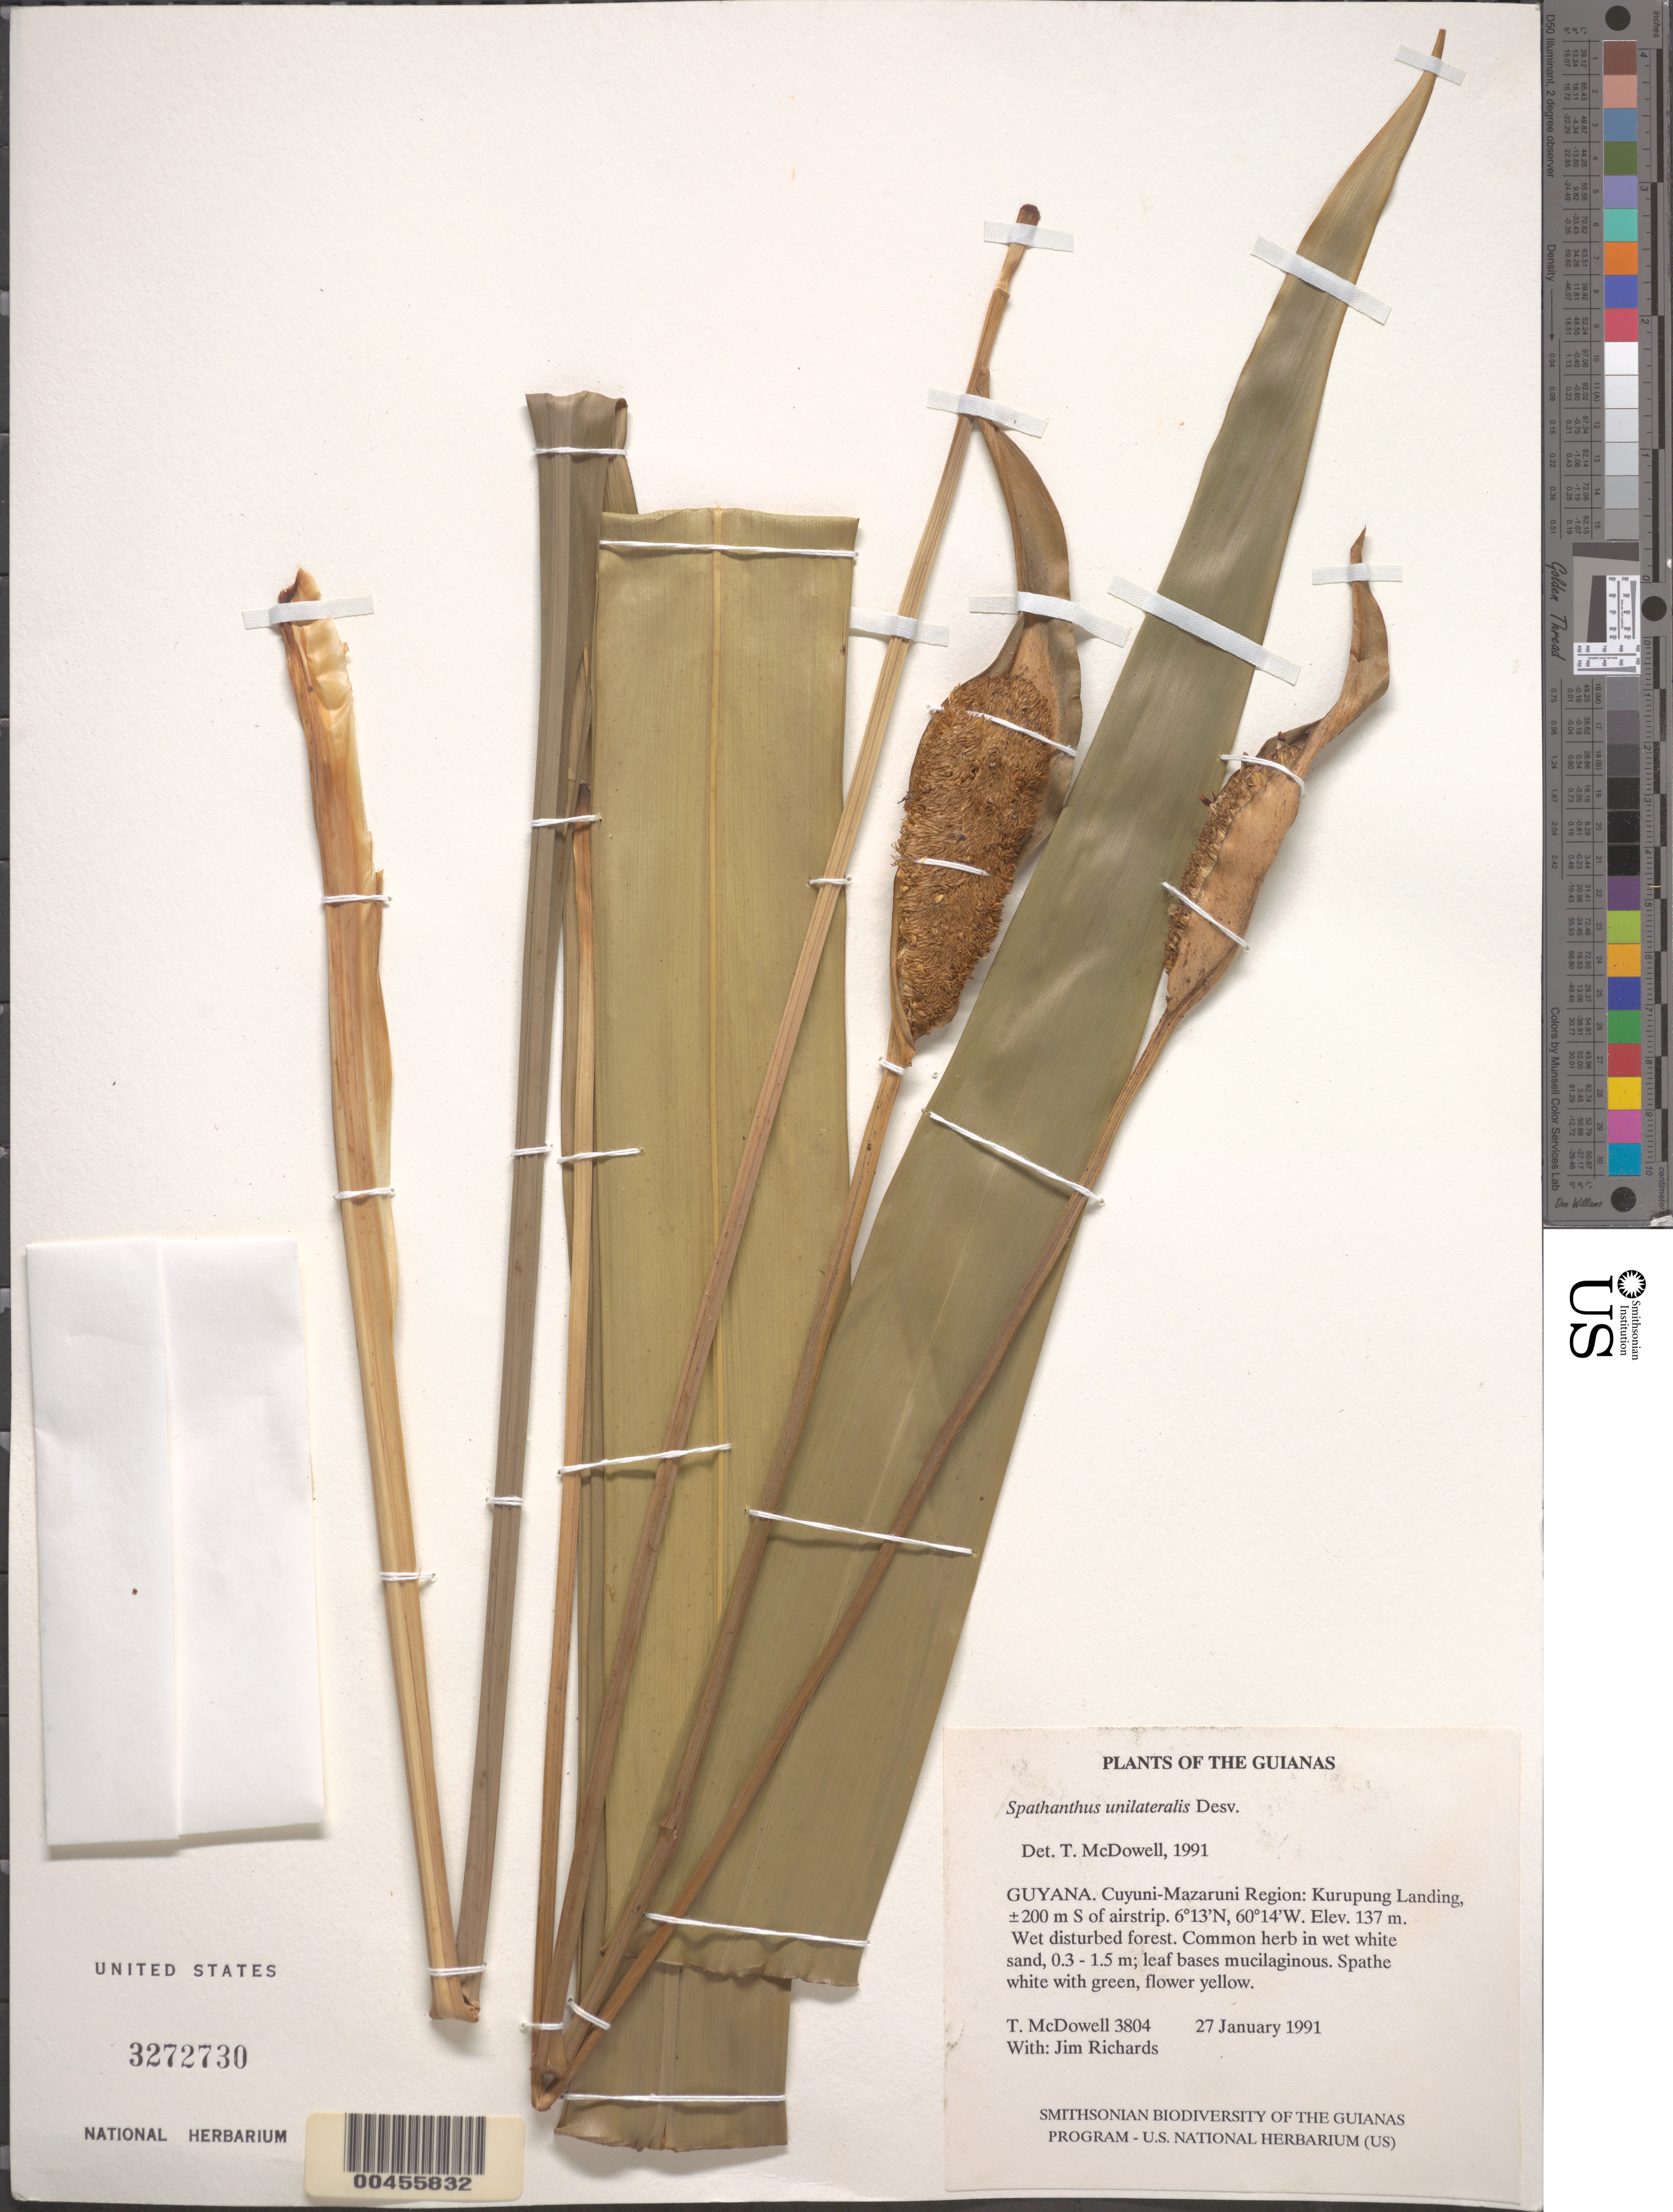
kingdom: Plantae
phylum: Tracheophyta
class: Liliopsida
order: Poales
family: Rapateaceae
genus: Spathanthus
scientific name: Spathanthus unilateralis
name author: (Rudge) Desv.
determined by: McDowell, T.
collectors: T. McDowell & J. Richards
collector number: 3804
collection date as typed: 27 January 1991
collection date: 1991-01-27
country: Guyana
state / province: Cuyuni-Mazaruni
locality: Kurupung Landing, ±200 m S of airstrip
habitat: Wet disturbed forest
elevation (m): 137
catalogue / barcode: US 3272730